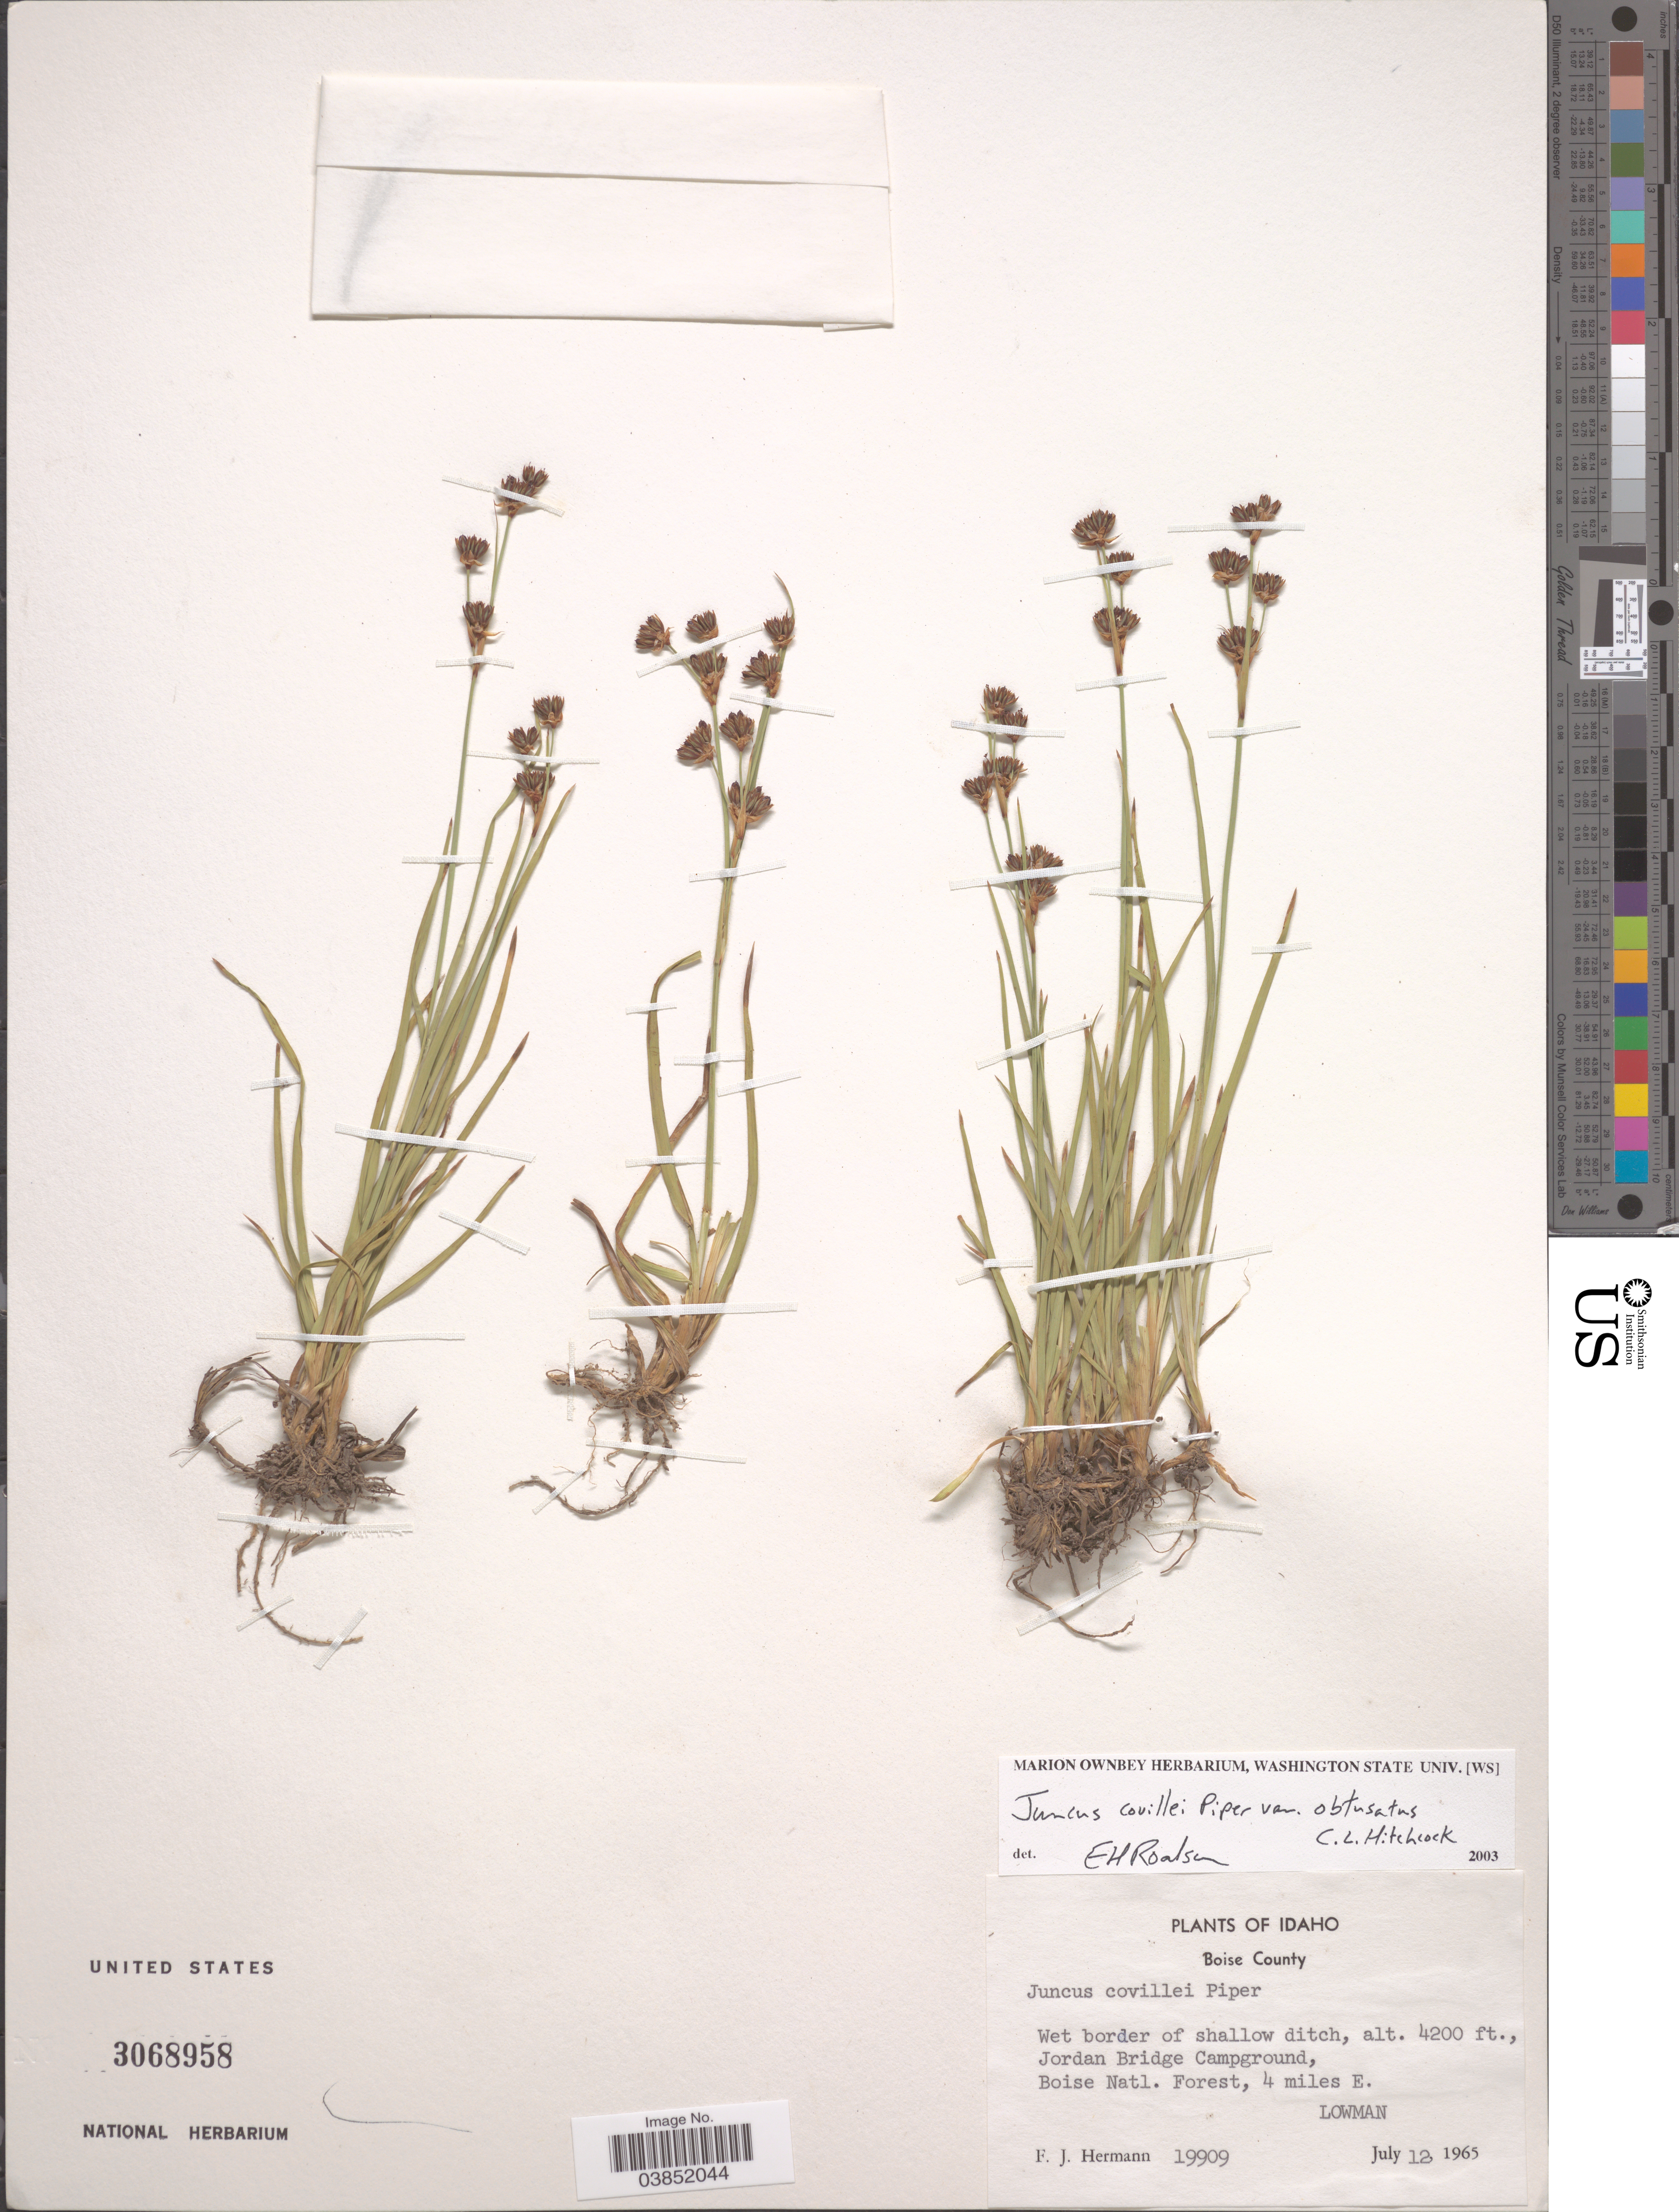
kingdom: Plantae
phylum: Tracheophyta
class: Liliopsida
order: Poales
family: Juncaceae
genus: Juncus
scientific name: Juncus covillei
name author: Piper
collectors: F. J. Hermann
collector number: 19909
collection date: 1965-07-12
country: United States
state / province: Idaho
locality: Boise County. Jordan Bridge Campground, Boise Natl. Forest, 4 miles E. Lowman.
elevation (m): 1280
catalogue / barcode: US 3068958